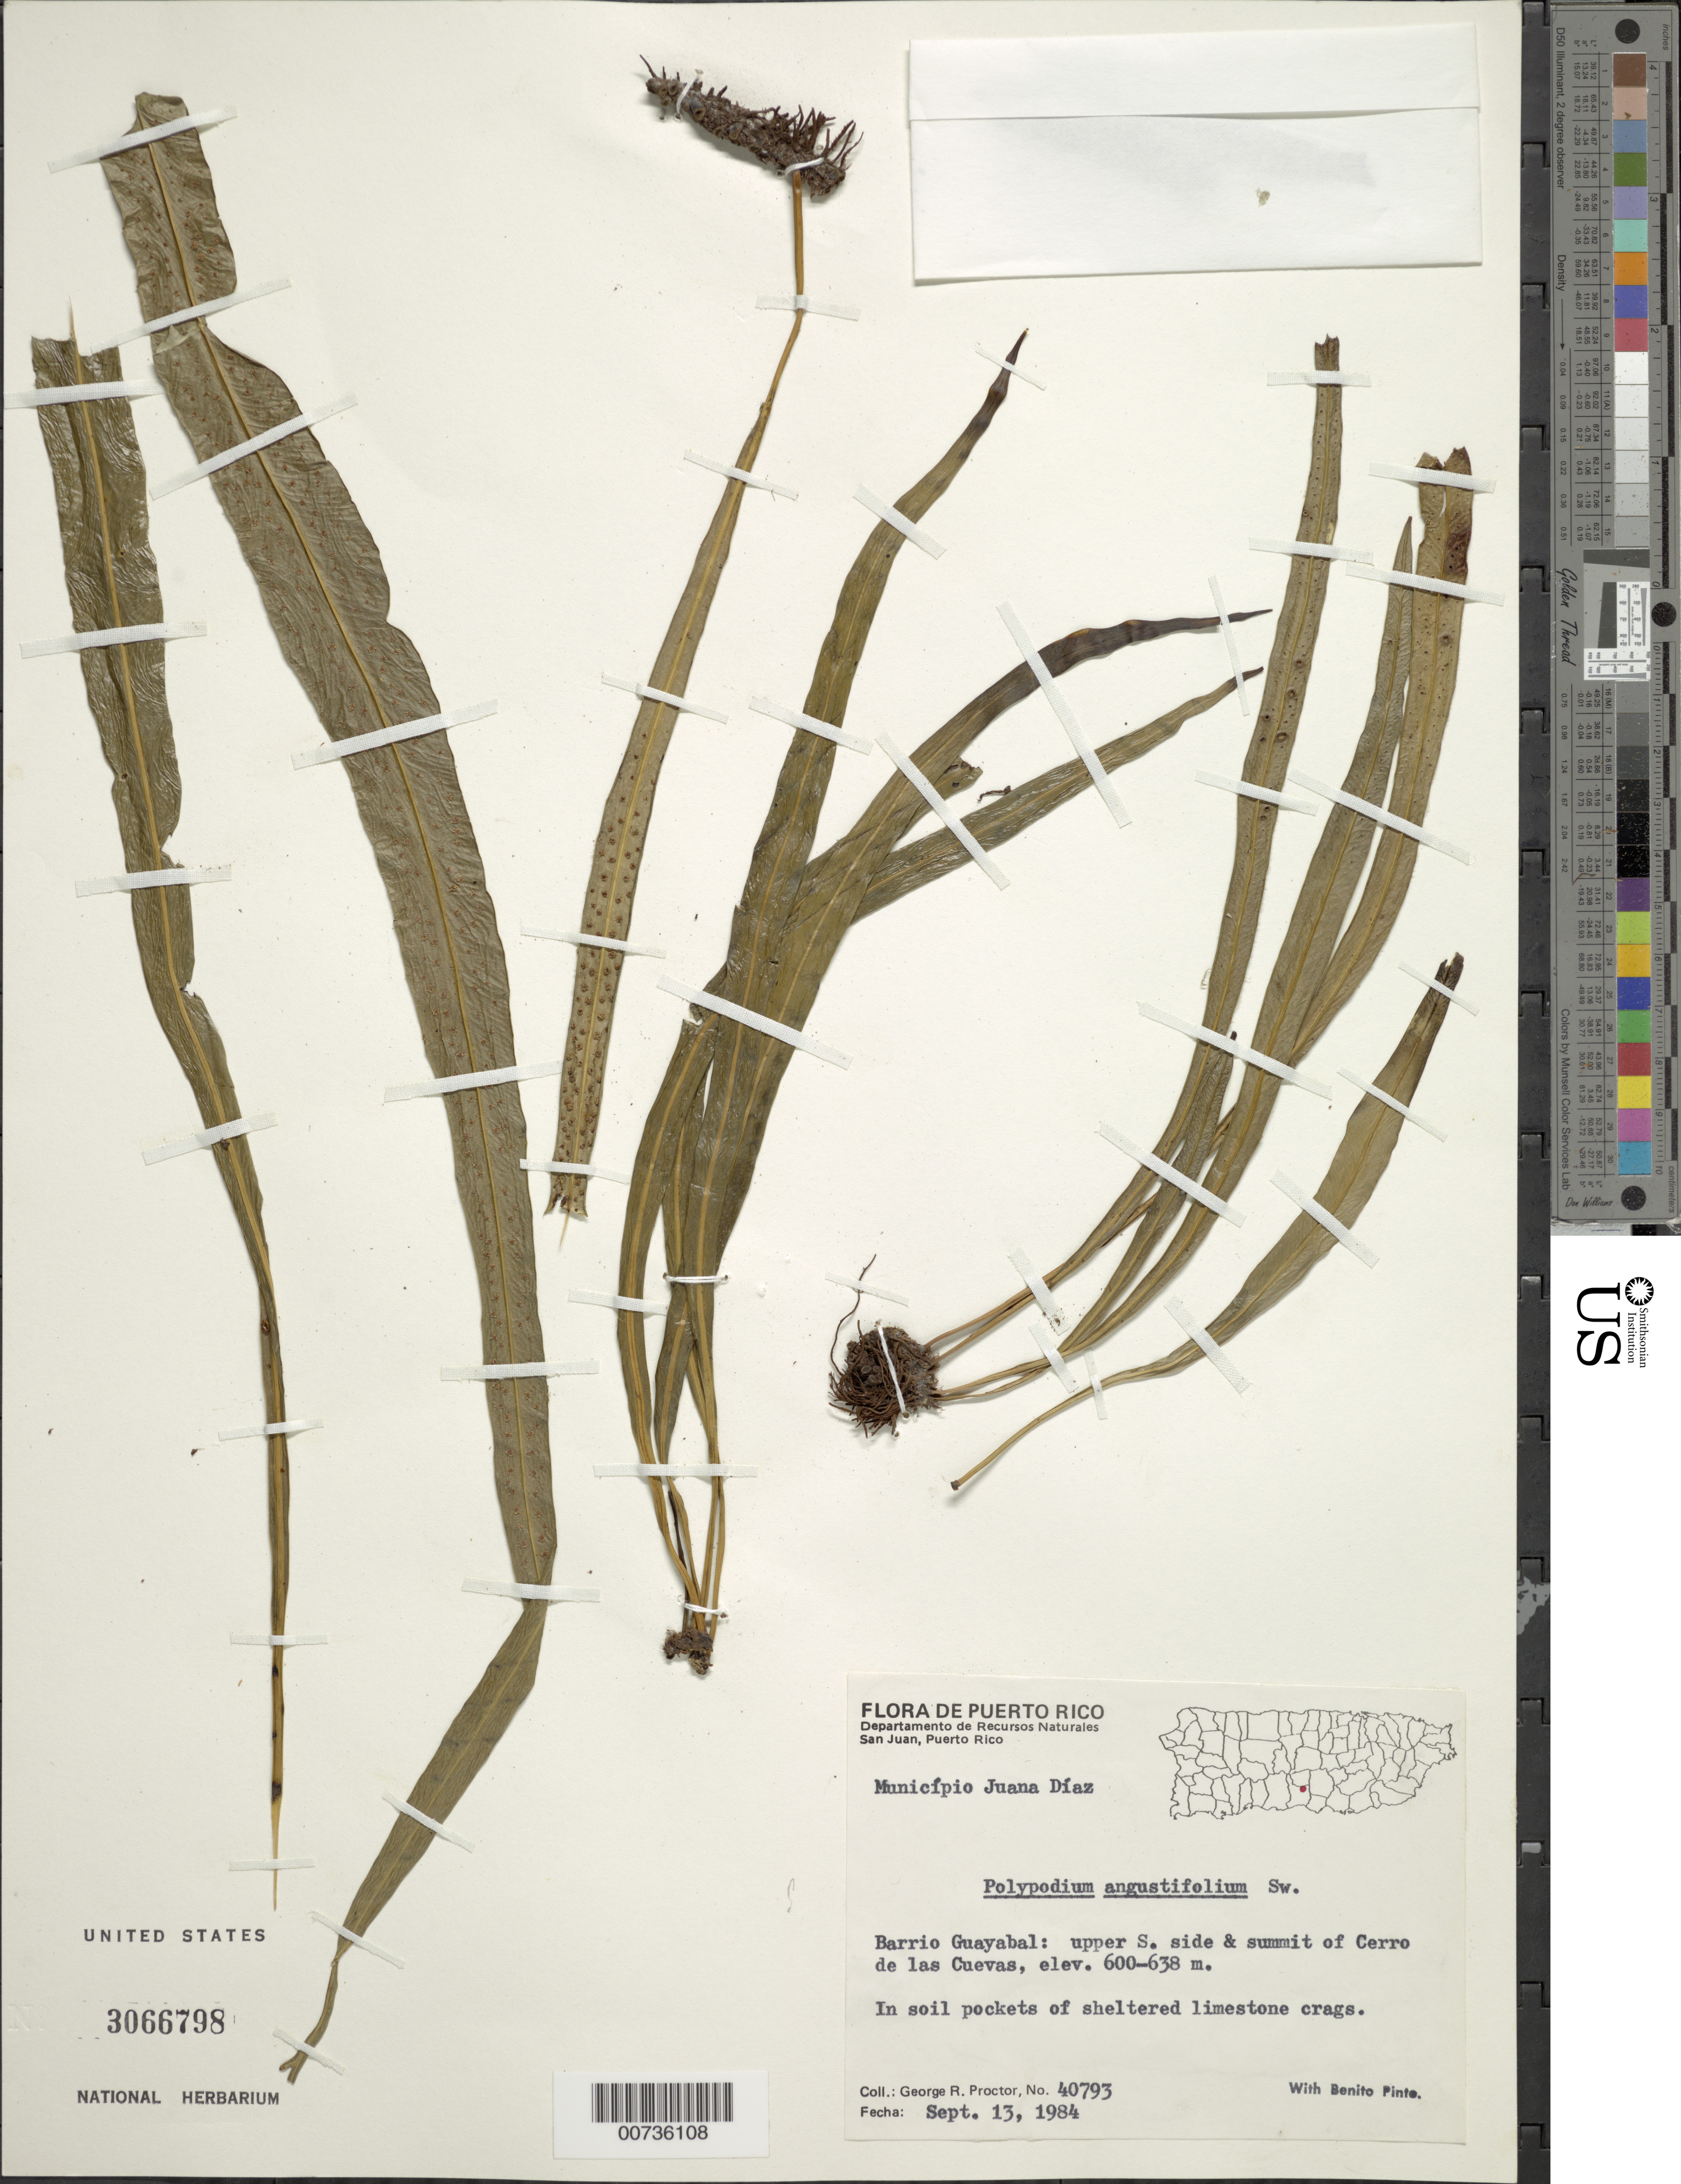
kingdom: Plantae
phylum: Tracheophyta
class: Polypodiopsida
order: Polypodiales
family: Polypodiaceae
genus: Campyloneurum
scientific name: Campyloneurum angustifolium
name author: (Sw.) Fée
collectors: G. R. Proctor & B. Pinto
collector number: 40793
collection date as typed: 13 Sep 1984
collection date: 1984-09-13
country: Puerto Rico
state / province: Juana Díaz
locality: Mun. Juana Diaz. Barrio Guayabal: upper S. side & summit of Cerro de las Cuevas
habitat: In soil pockets of sheltered limestone crags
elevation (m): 600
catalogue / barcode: US 3066798